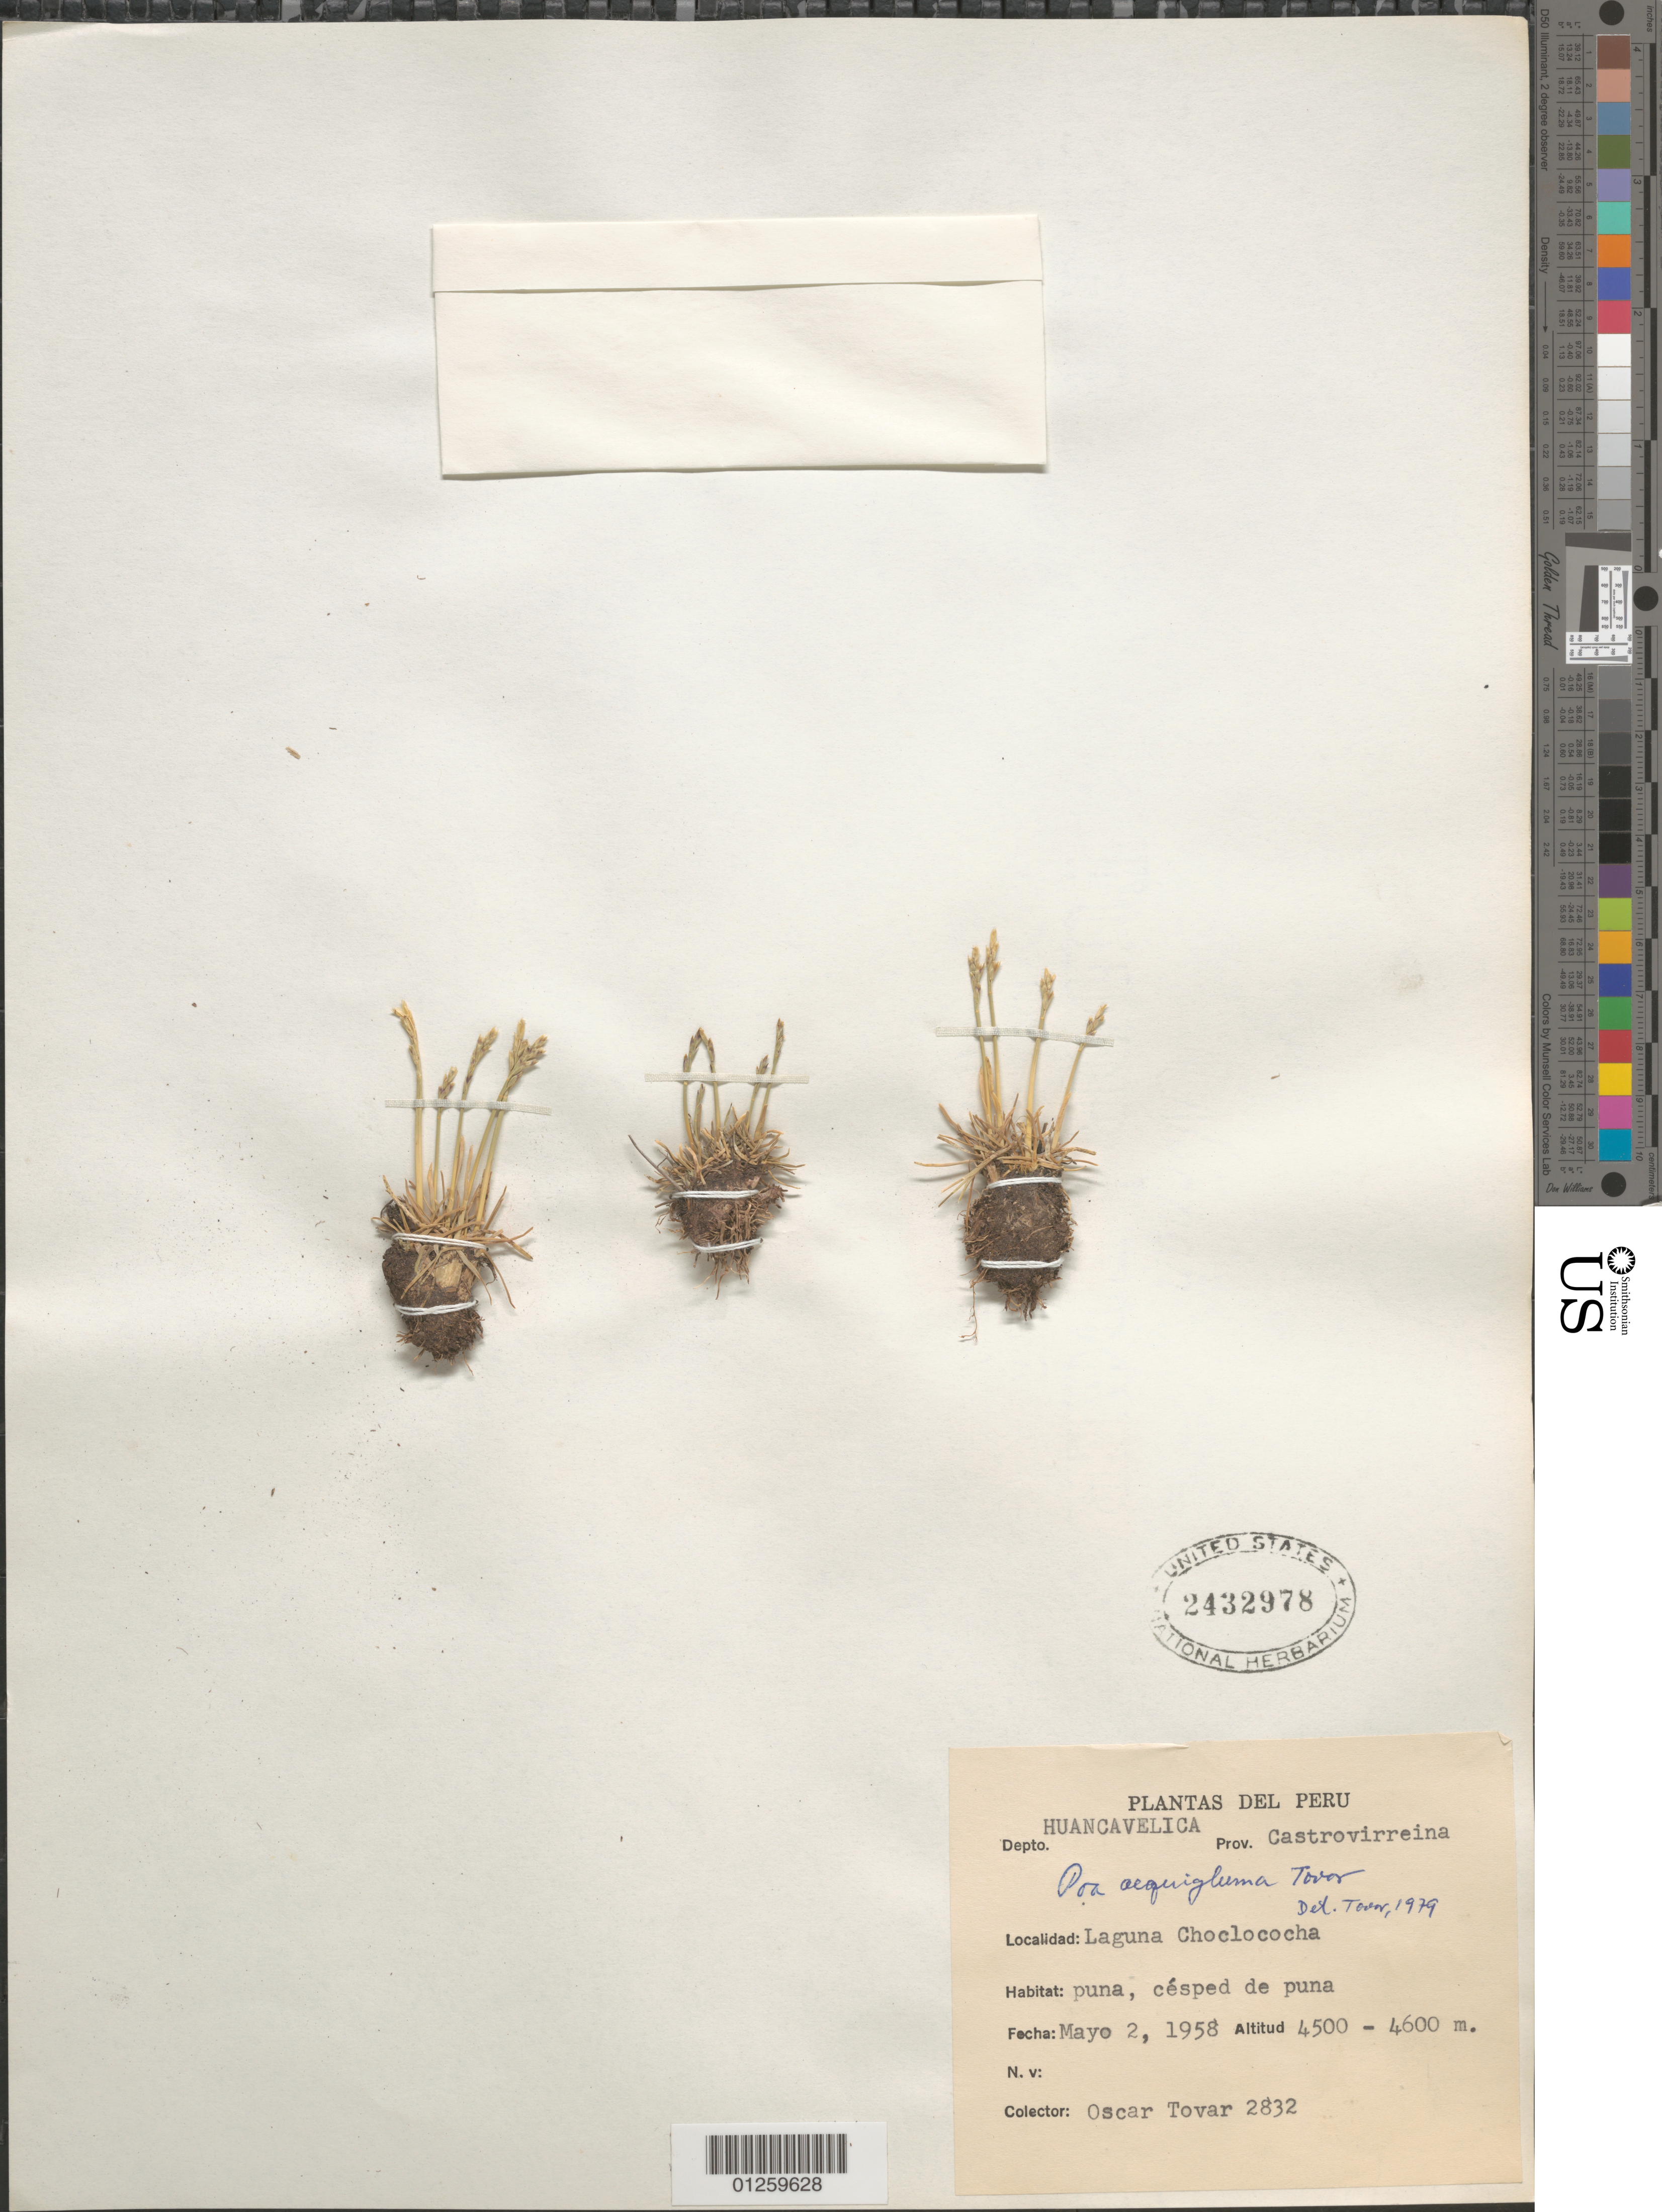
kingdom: Plantae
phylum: Tracheophyta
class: Liliopsida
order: Poales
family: Poaceae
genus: Poa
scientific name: Poa aequigluma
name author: Tovar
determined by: Soreng, Robert J., Research Associate (BOT), Smithsonian Institution - National Museum of Natural History (UNITED STATES)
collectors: Ó. Tovar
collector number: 2832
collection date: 1958-05-02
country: Peru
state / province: Huancavelica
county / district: Castrovirreyna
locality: Prov. Castrovirreina, Laguna Choclococha.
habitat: puna, cesped de puna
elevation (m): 4500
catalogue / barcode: US 2432978